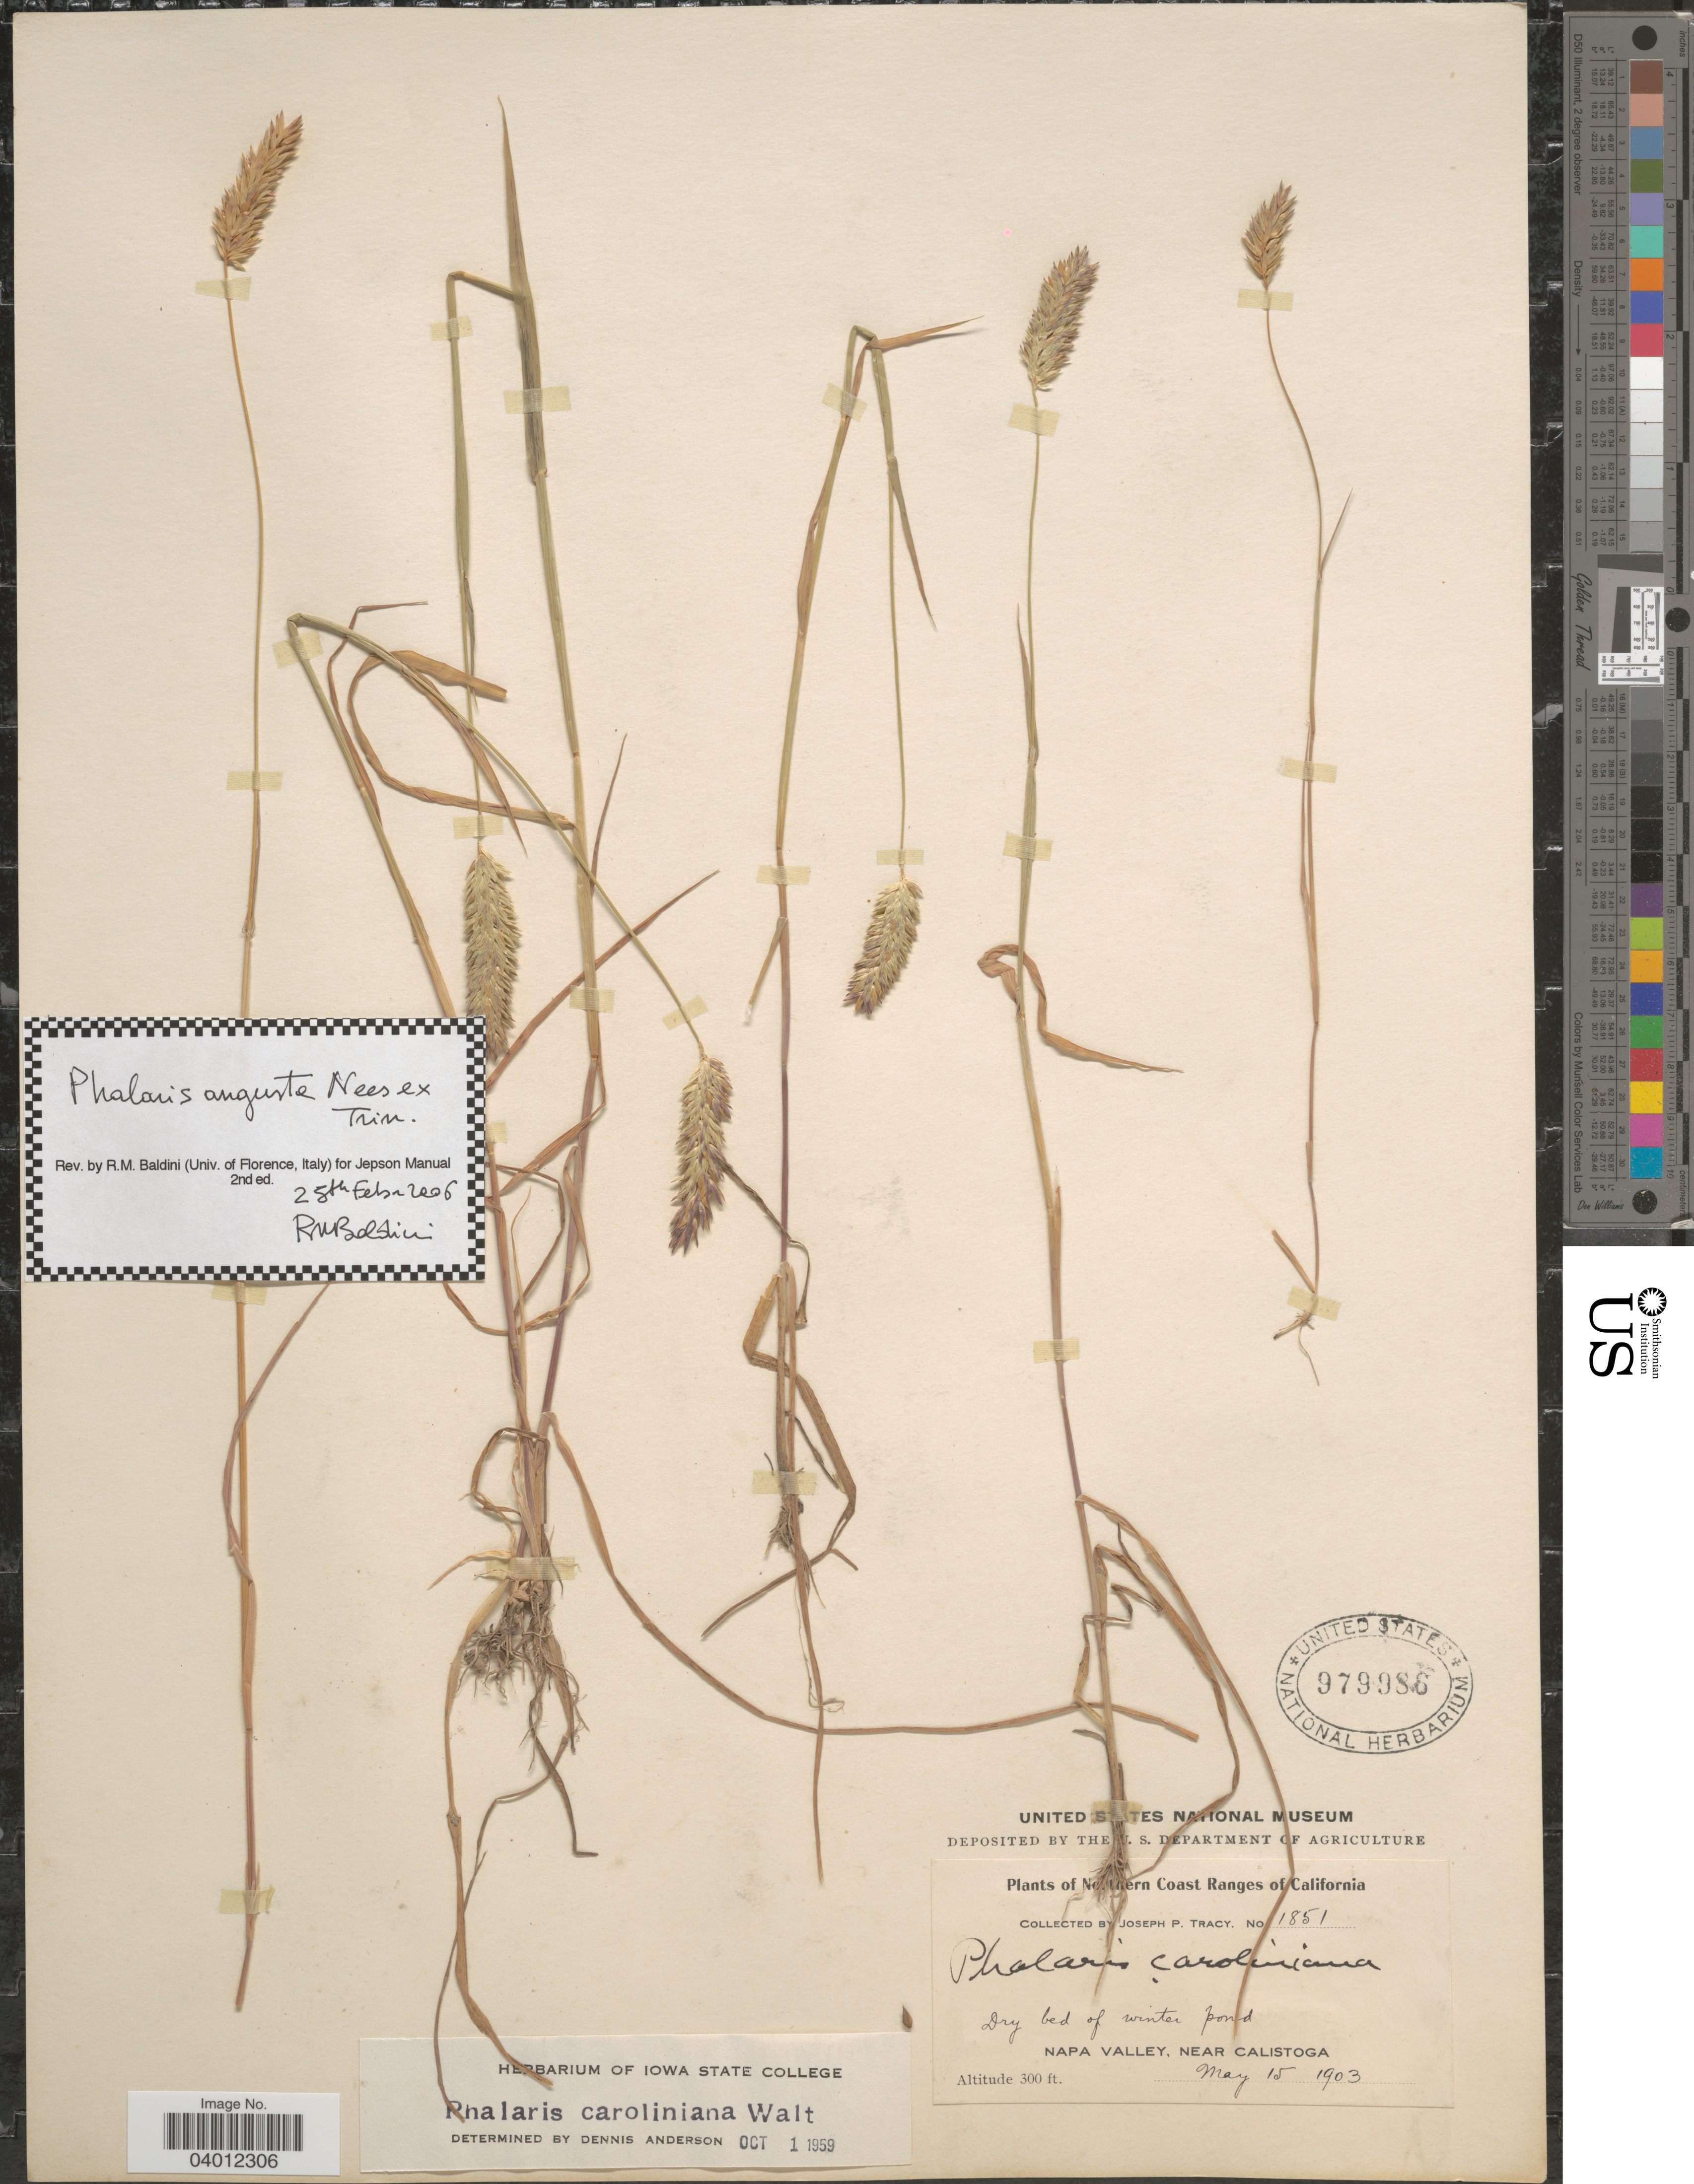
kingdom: Plantae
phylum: Tracheophyta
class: Liliopsida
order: Poales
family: Poaceae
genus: Phalaris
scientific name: Phalaris angusta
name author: Nees ex Trin.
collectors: J. Tracy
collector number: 1851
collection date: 1903-05-15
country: United States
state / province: California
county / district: Napa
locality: Northern Coast Ranges of California. Napa Valley, near Calistoga.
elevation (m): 91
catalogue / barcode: US 979986